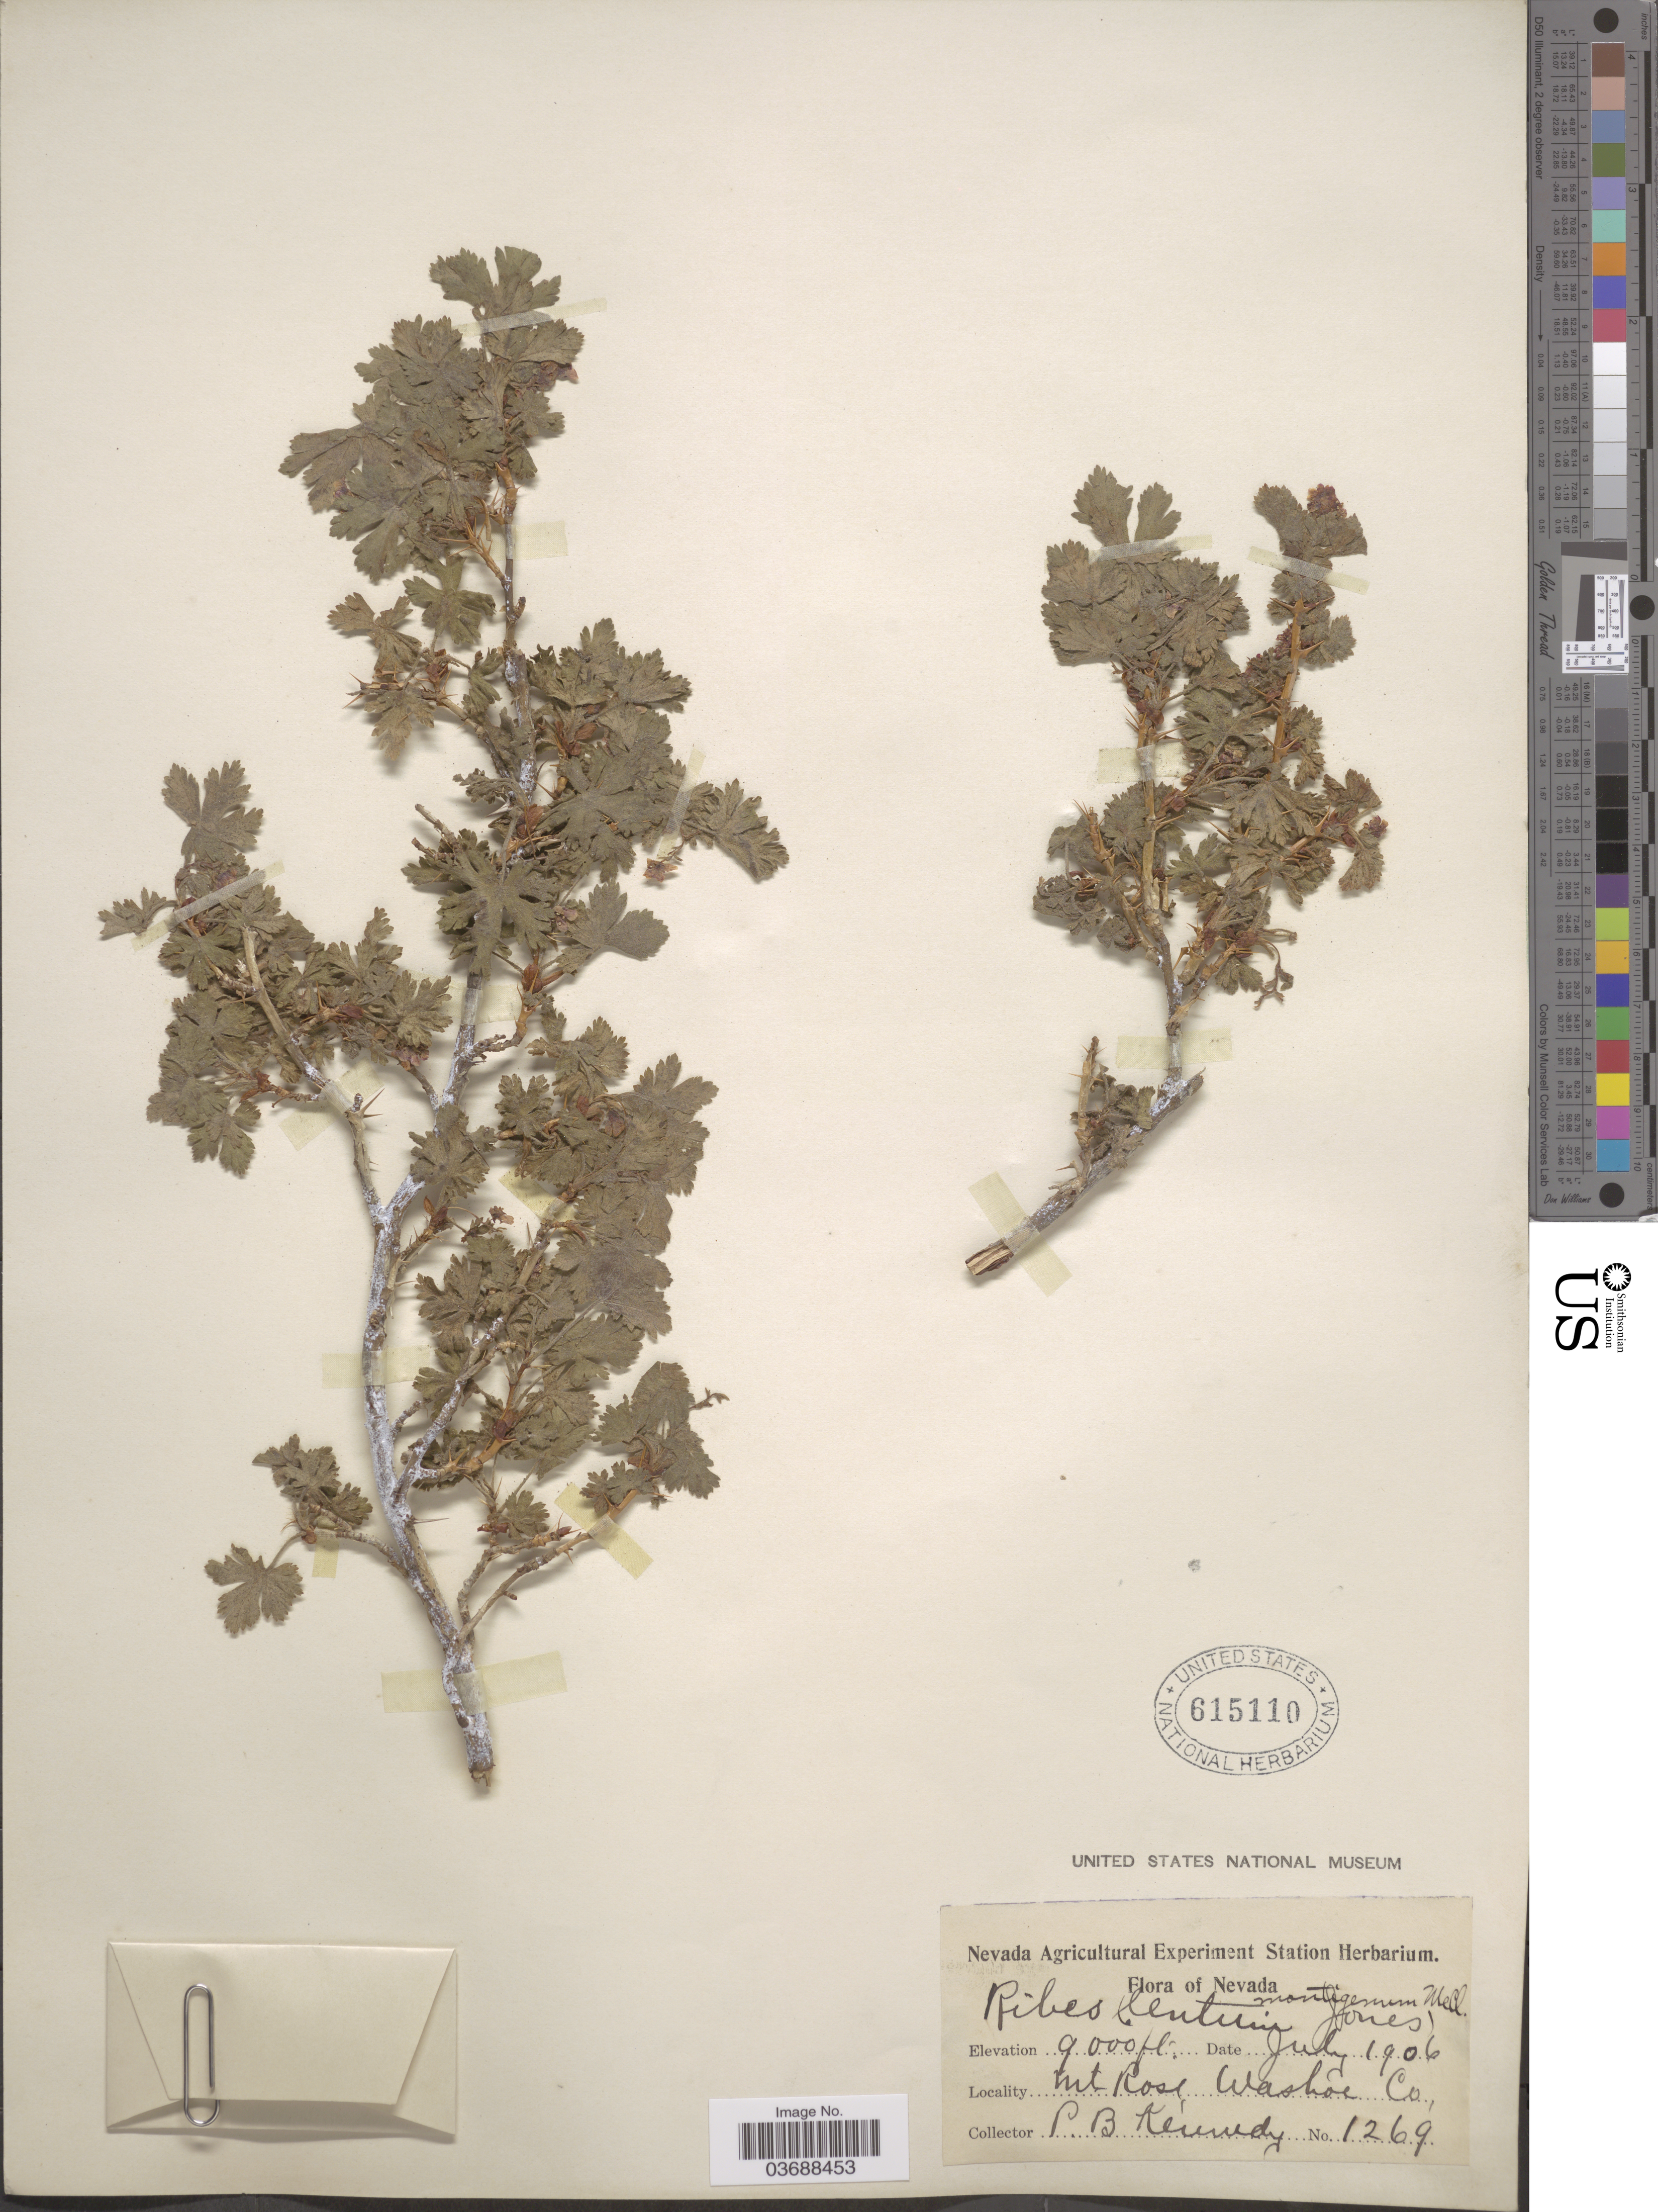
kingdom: Plantae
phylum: Tracheophyta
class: Magnoliopsida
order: Saxifragales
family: Grossulariaceae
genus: Ribes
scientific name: Ribes montigenum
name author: McClatchie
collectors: P. B. Kennedy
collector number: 1269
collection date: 1906-07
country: United States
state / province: Nevada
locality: Mt. Rose, Washoe Co.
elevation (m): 2743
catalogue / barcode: US 615110